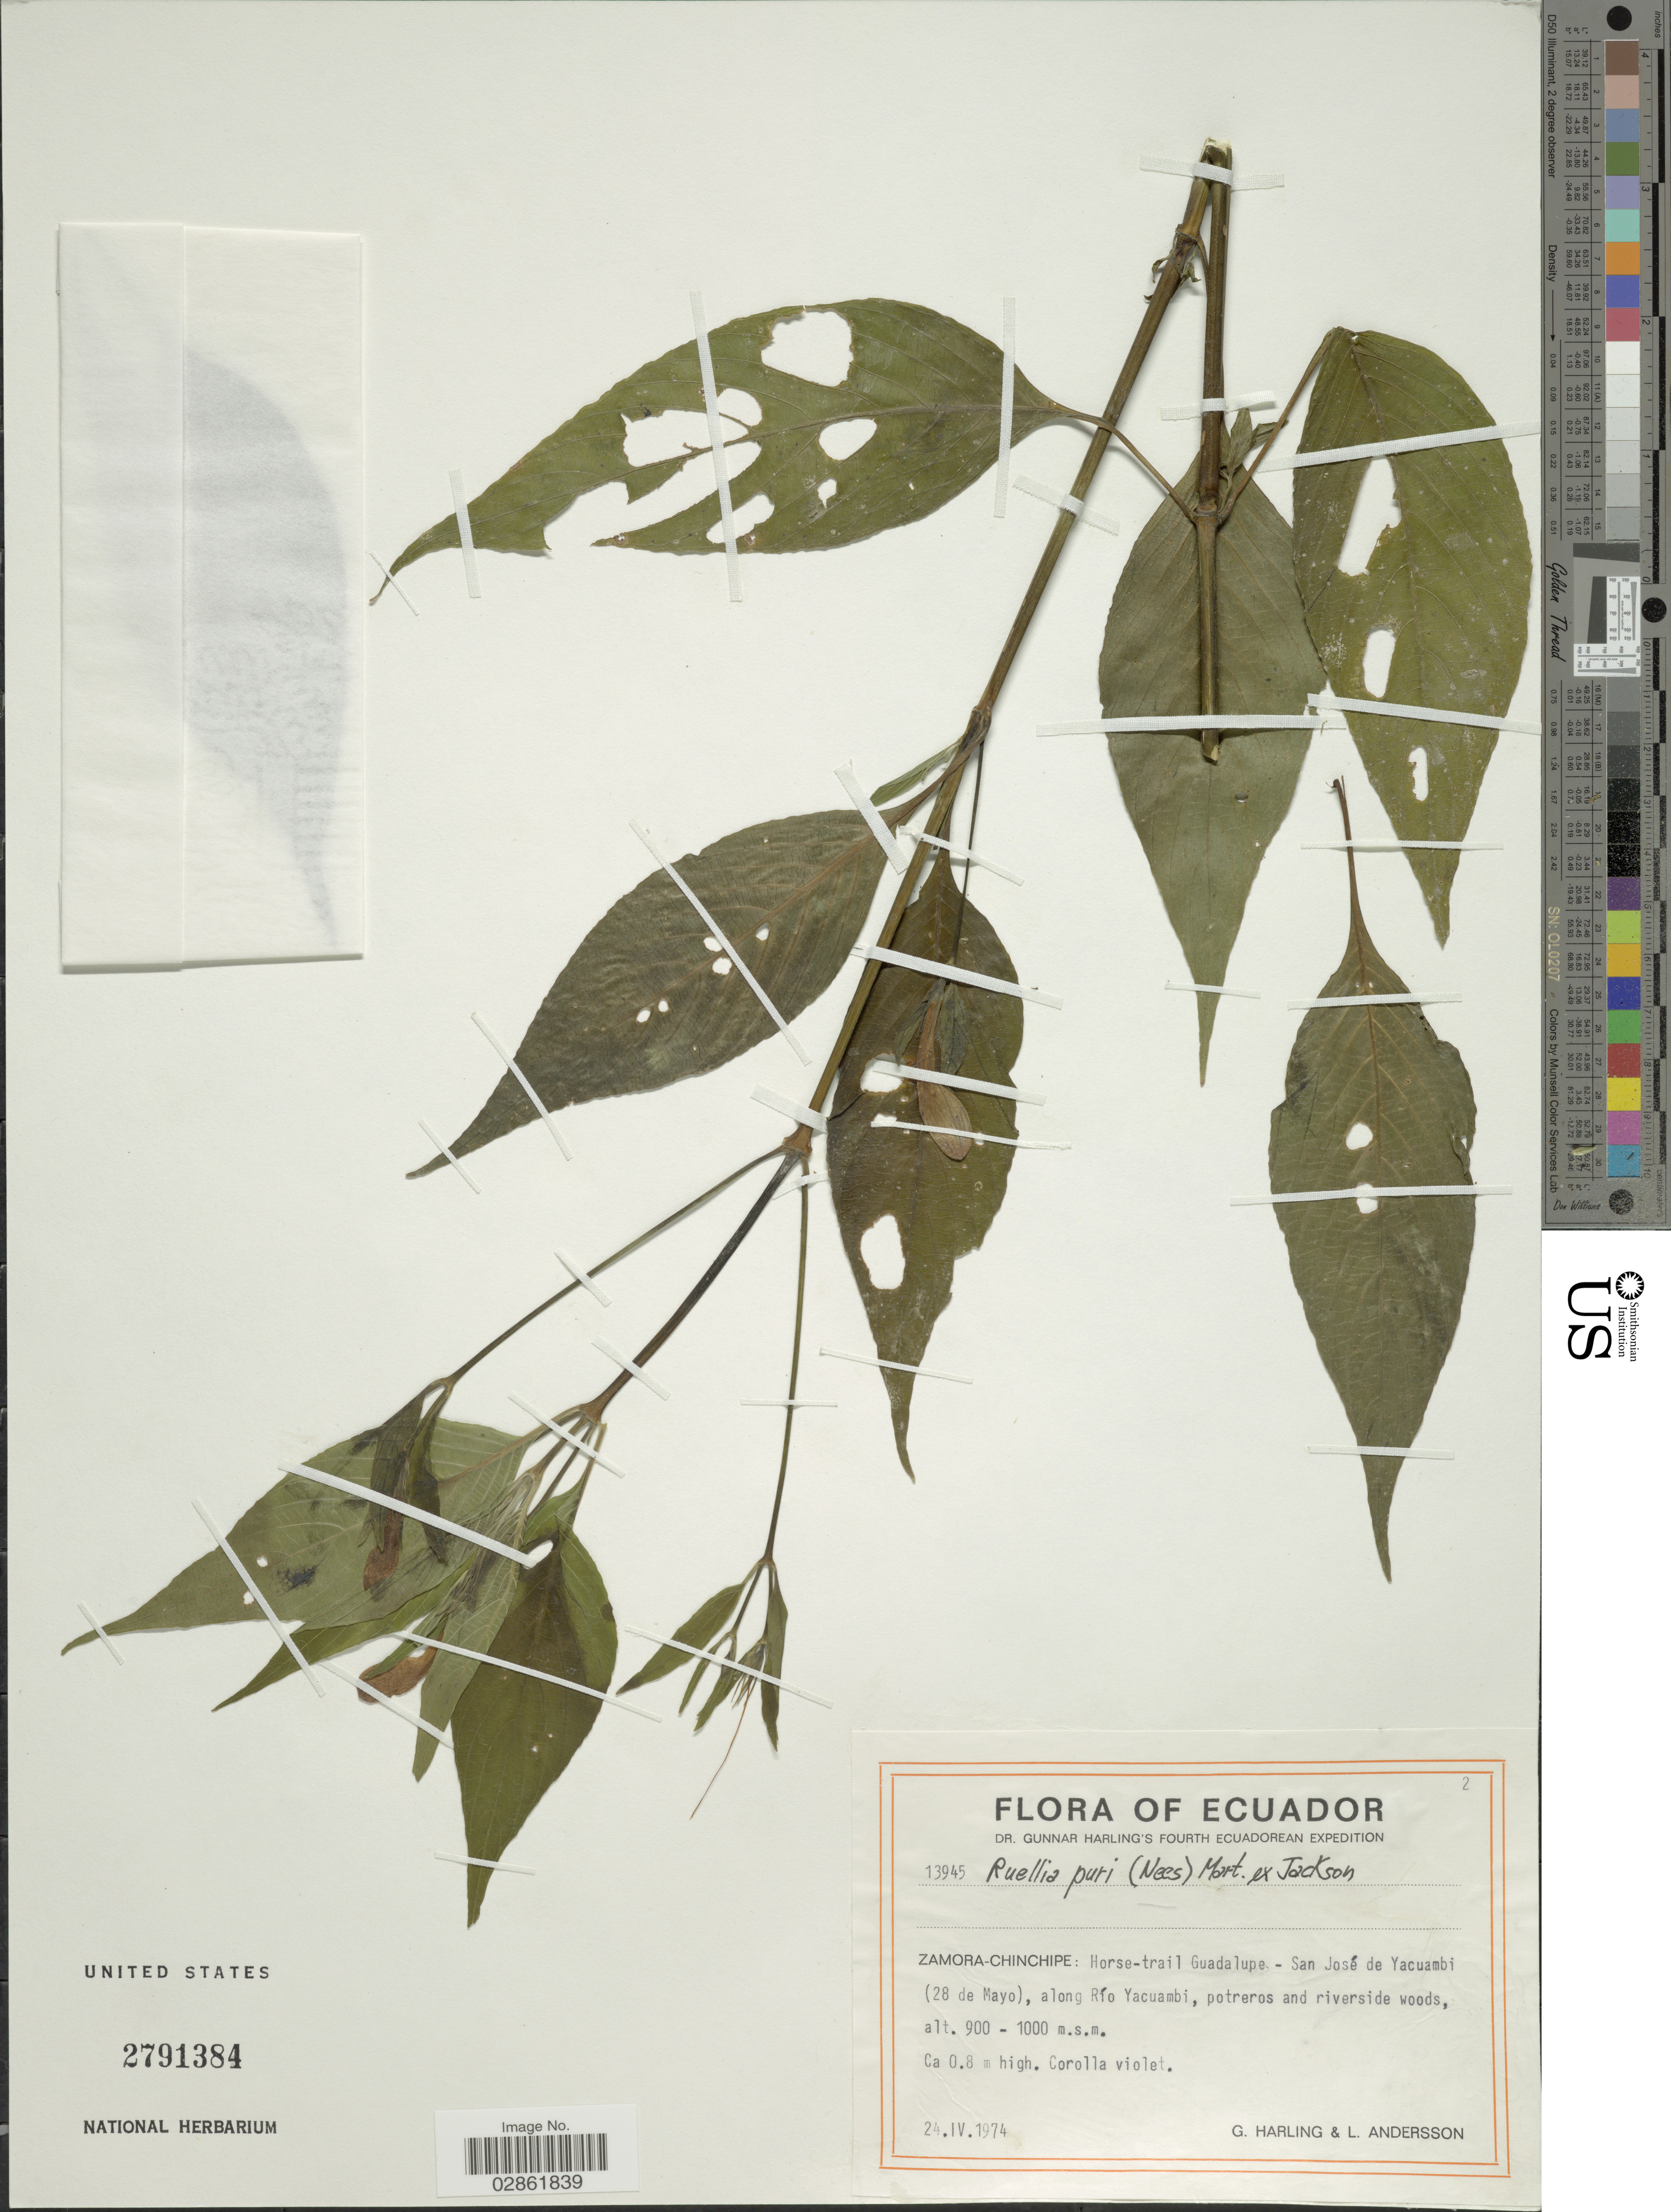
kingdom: Plantae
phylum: Tracheophyta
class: Magnoliopsida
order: Lamiales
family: Acanthaceae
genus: Ruellia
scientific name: Ruellia puri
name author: Mart. ex Nees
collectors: G. Harling & L. Andersson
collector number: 13945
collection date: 1974-04-24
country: Ecuador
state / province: Zamora-Chinchipe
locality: Horse trail Guadalupe - San José de Yacuambi (28 de Mayo), along Río Yacuambi.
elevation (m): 900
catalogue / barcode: US 2791384